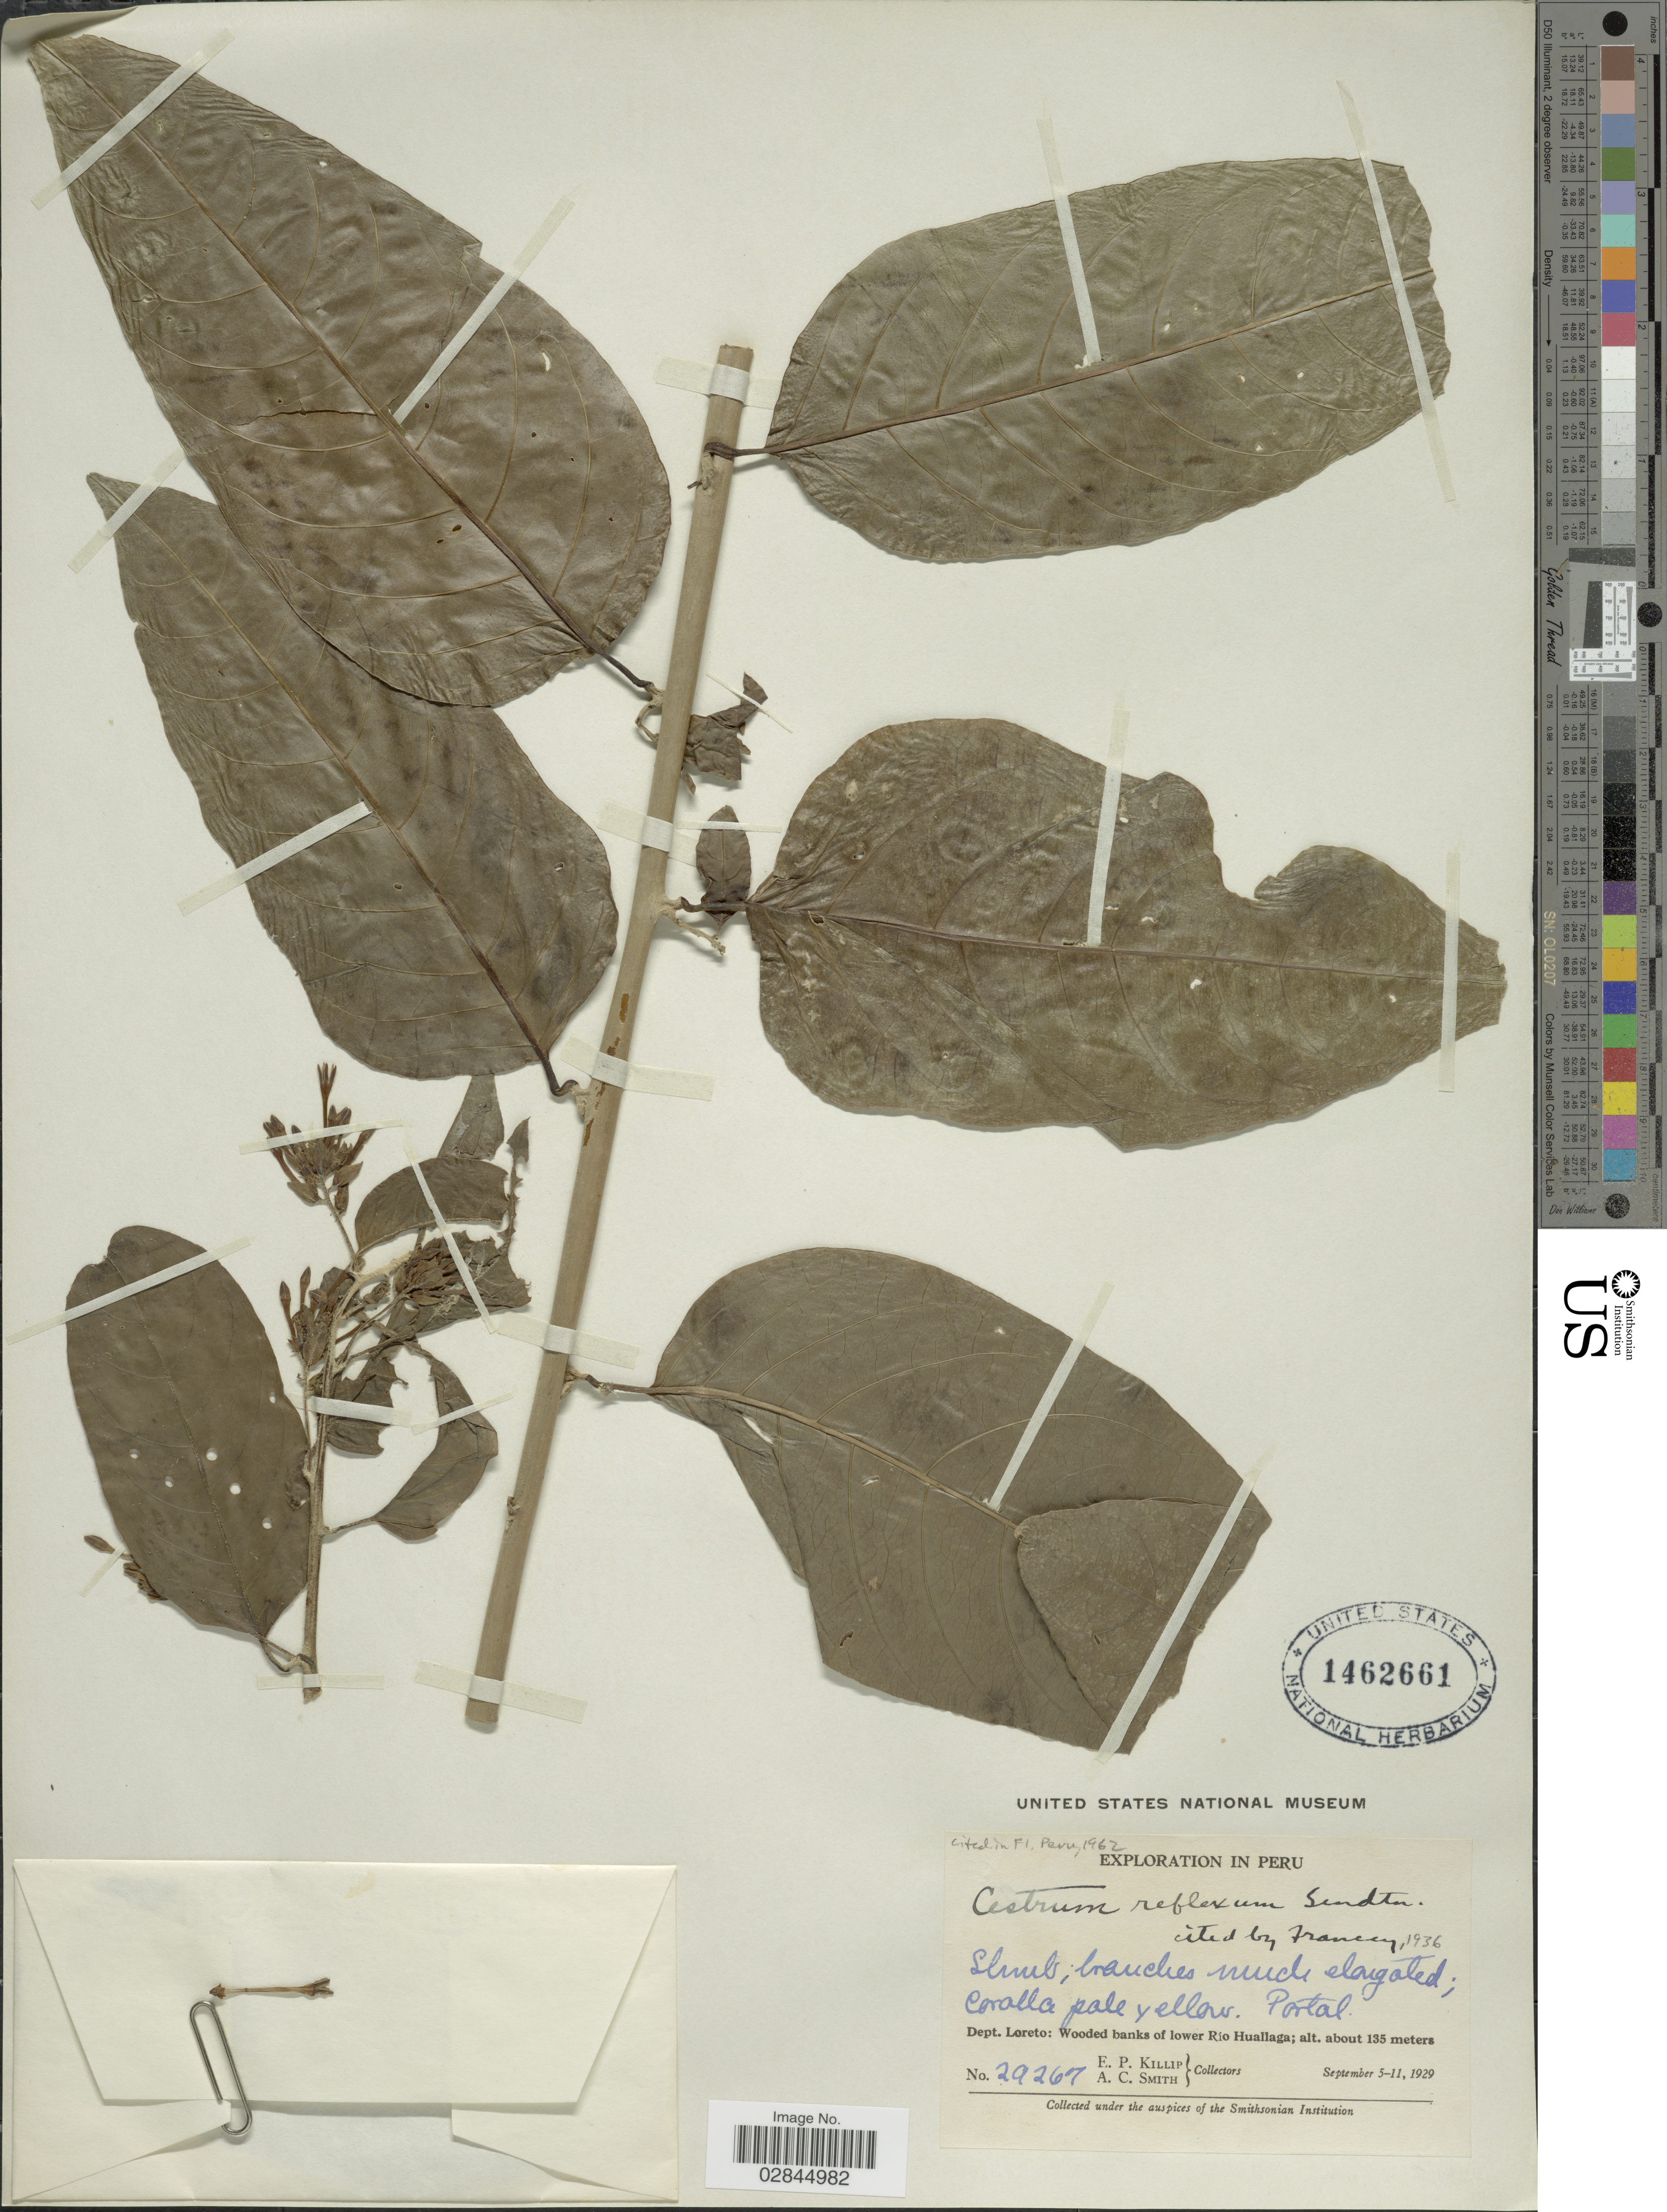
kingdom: Plantae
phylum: Tracheophyta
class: Magnoliopsida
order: Solanales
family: Solanaceae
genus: Cestrum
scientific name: Cestrum reflexum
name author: Sendtn.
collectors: E. P. Killip & A. C. Smith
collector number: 29267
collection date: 1929-09-05/1929-09-11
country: Peru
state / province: Loreto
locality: Depto. Loreto: Wooded banks of lower Río Huallaga.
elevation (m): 135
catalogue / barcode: US 1462661